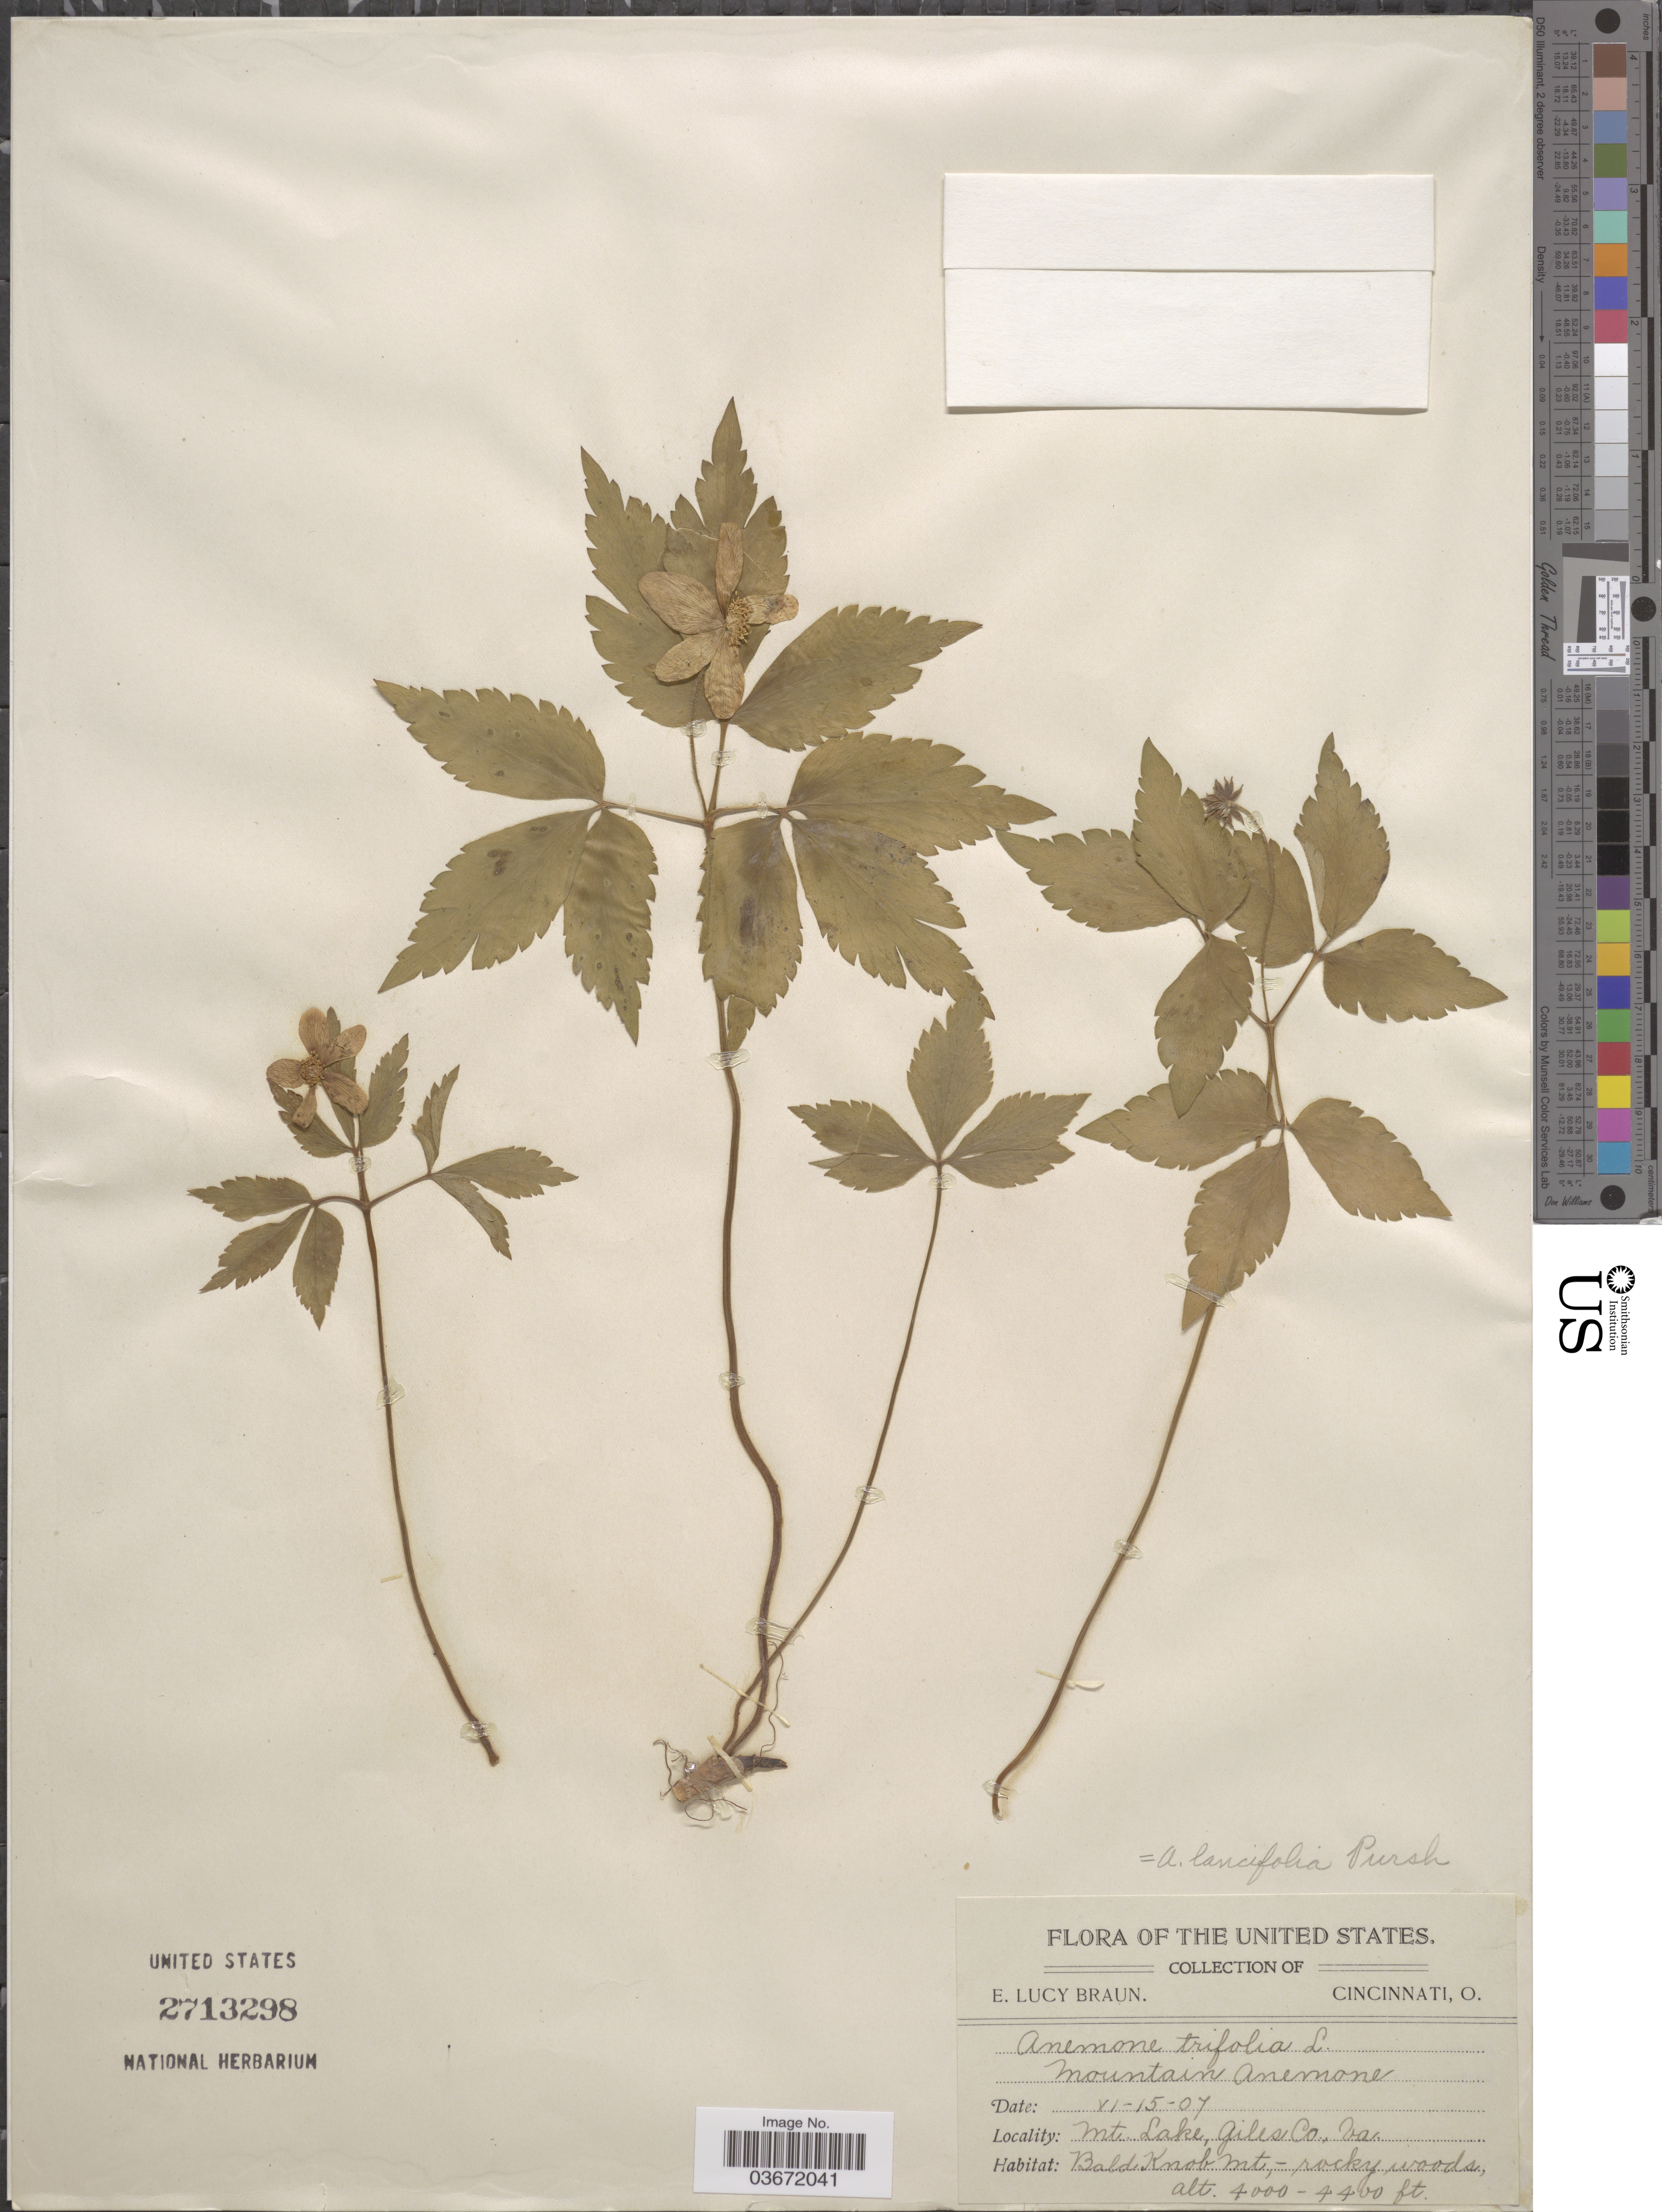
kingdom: Plantae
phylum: Tracheophyta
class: Magnoliopsida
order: Ranunculales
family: Ranunculaceae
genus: Anemone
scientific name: Anemone lancifolia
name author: Pursh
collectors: E. L. Braun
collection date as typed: Transcribed d/m/y: 15/6/7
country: United States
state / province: Virginia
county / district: Giles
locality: Mt. Lake, Giles Co. Bald Knob Mt.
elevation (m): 1219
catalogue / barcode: US 2713298